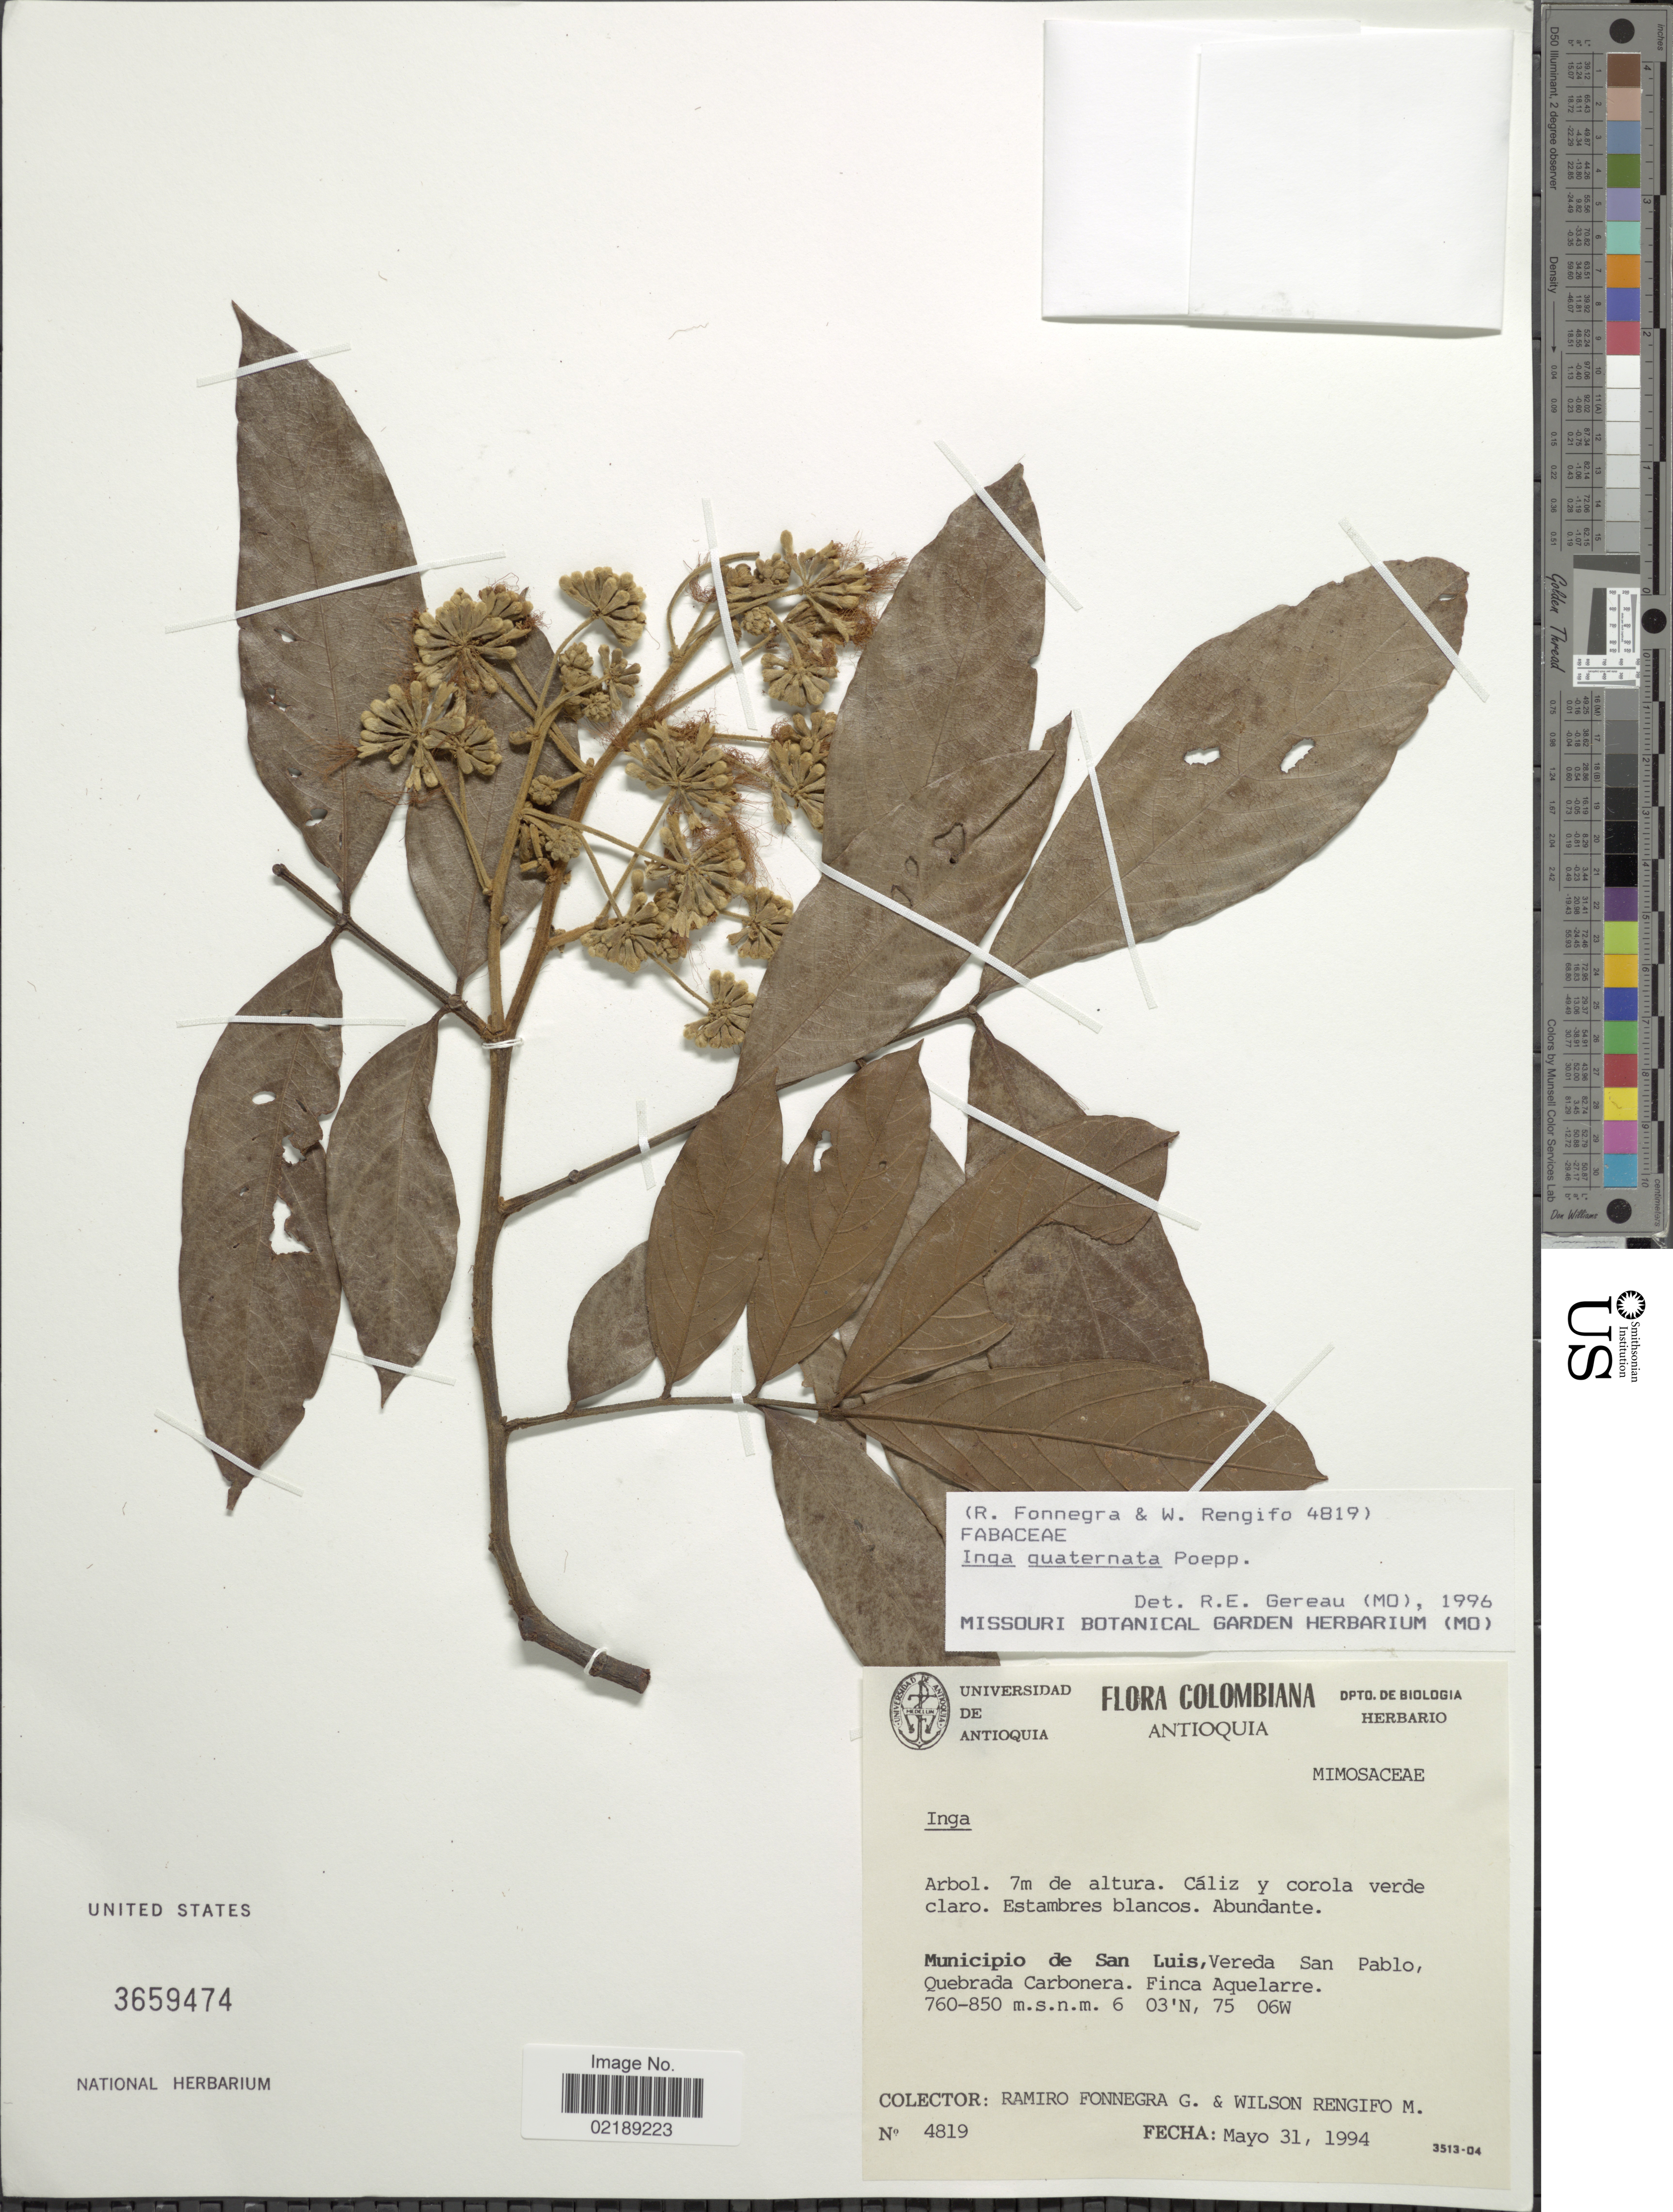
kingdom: Plantae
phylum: Tracheophyta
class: Magnoliopsida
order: Fabales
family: Fabaceae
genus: Inga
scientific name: Inga quaternata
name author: Poepp. & Endl.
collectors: R. Fonnegra G. & W. Rengifo M.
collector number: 4819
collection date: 1994-05-31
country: Colombia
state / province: Antioquia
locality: Municipio de San Luis, Vereda San Pablo, Quebrada Carbonera, Finca Aquelarre.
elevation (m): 760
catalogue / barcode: US 3659474